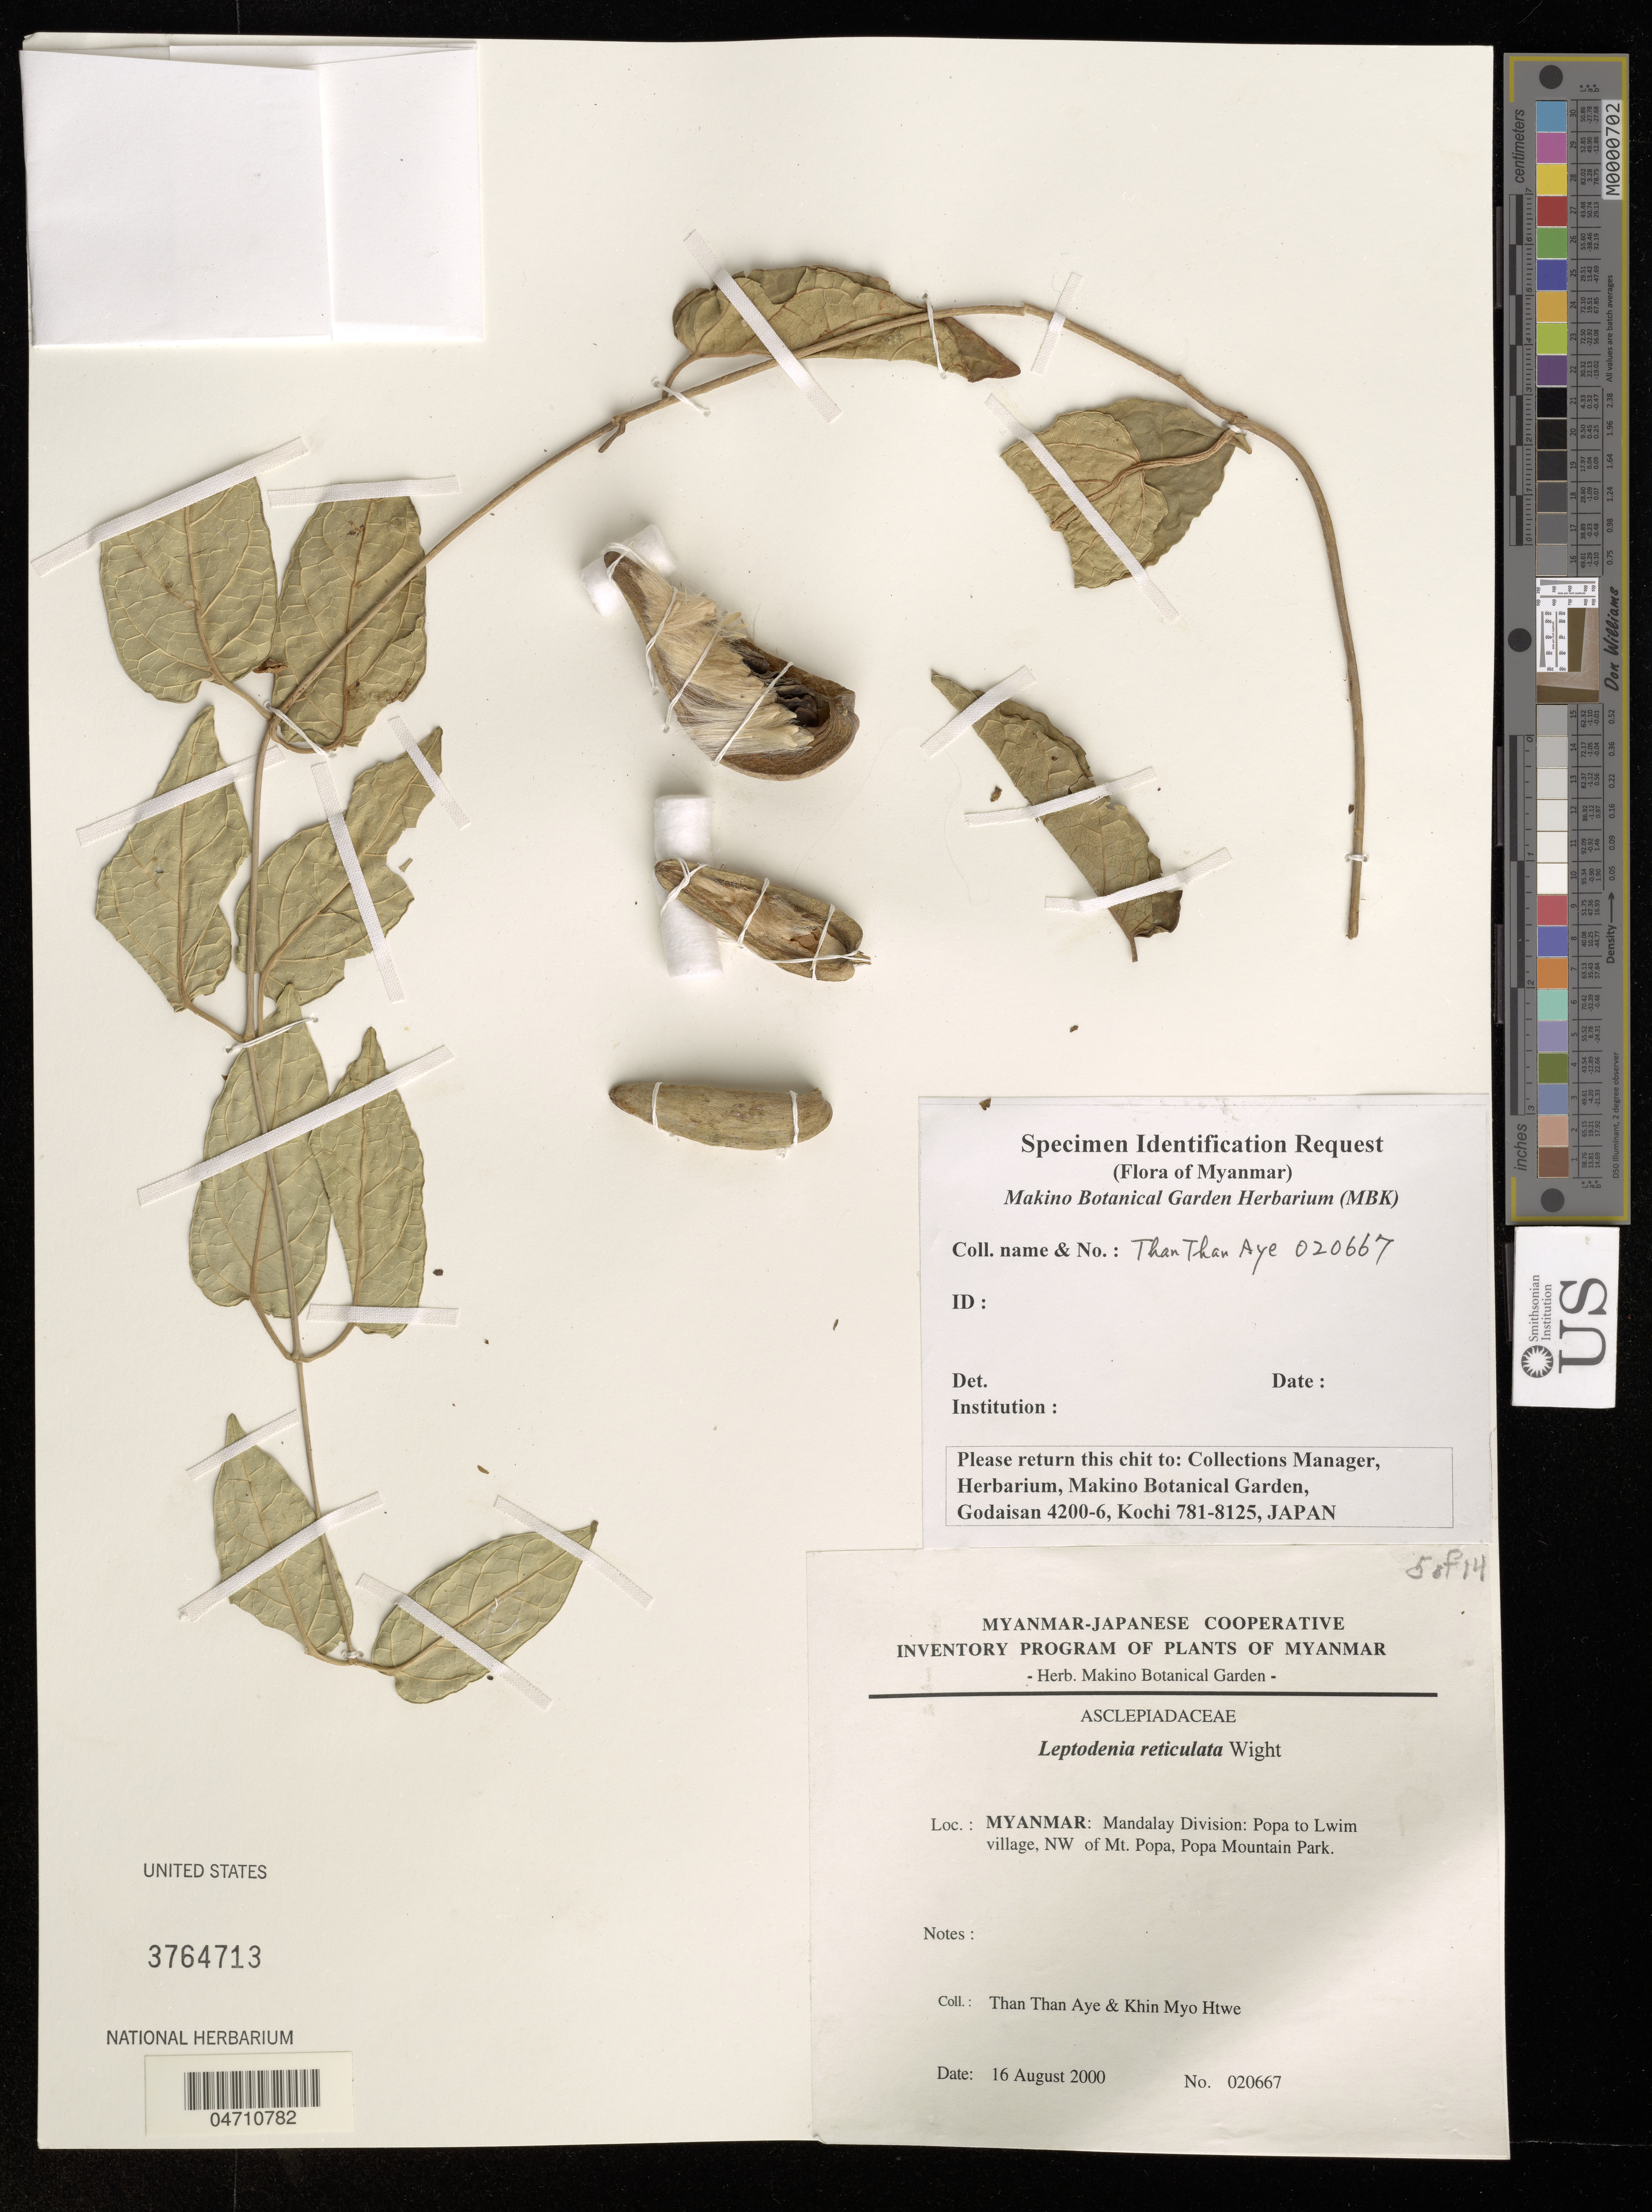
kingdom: Plantae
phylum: Tracheophyta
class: Magnoliopsida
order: Gentianales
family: Apocynaceae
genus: Leptadenia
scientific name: Leptadenia reticulata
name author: (Retz.) Wight & Arn.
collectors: T. Aye & K. Htwe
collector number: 020667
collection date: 2000-08-16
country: Myanmar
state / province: Mandalay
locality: Mandalay Division: Popa to Lwim village, NW of Mt. Popa, Popa Mountain Park.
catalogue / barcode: US 3764713